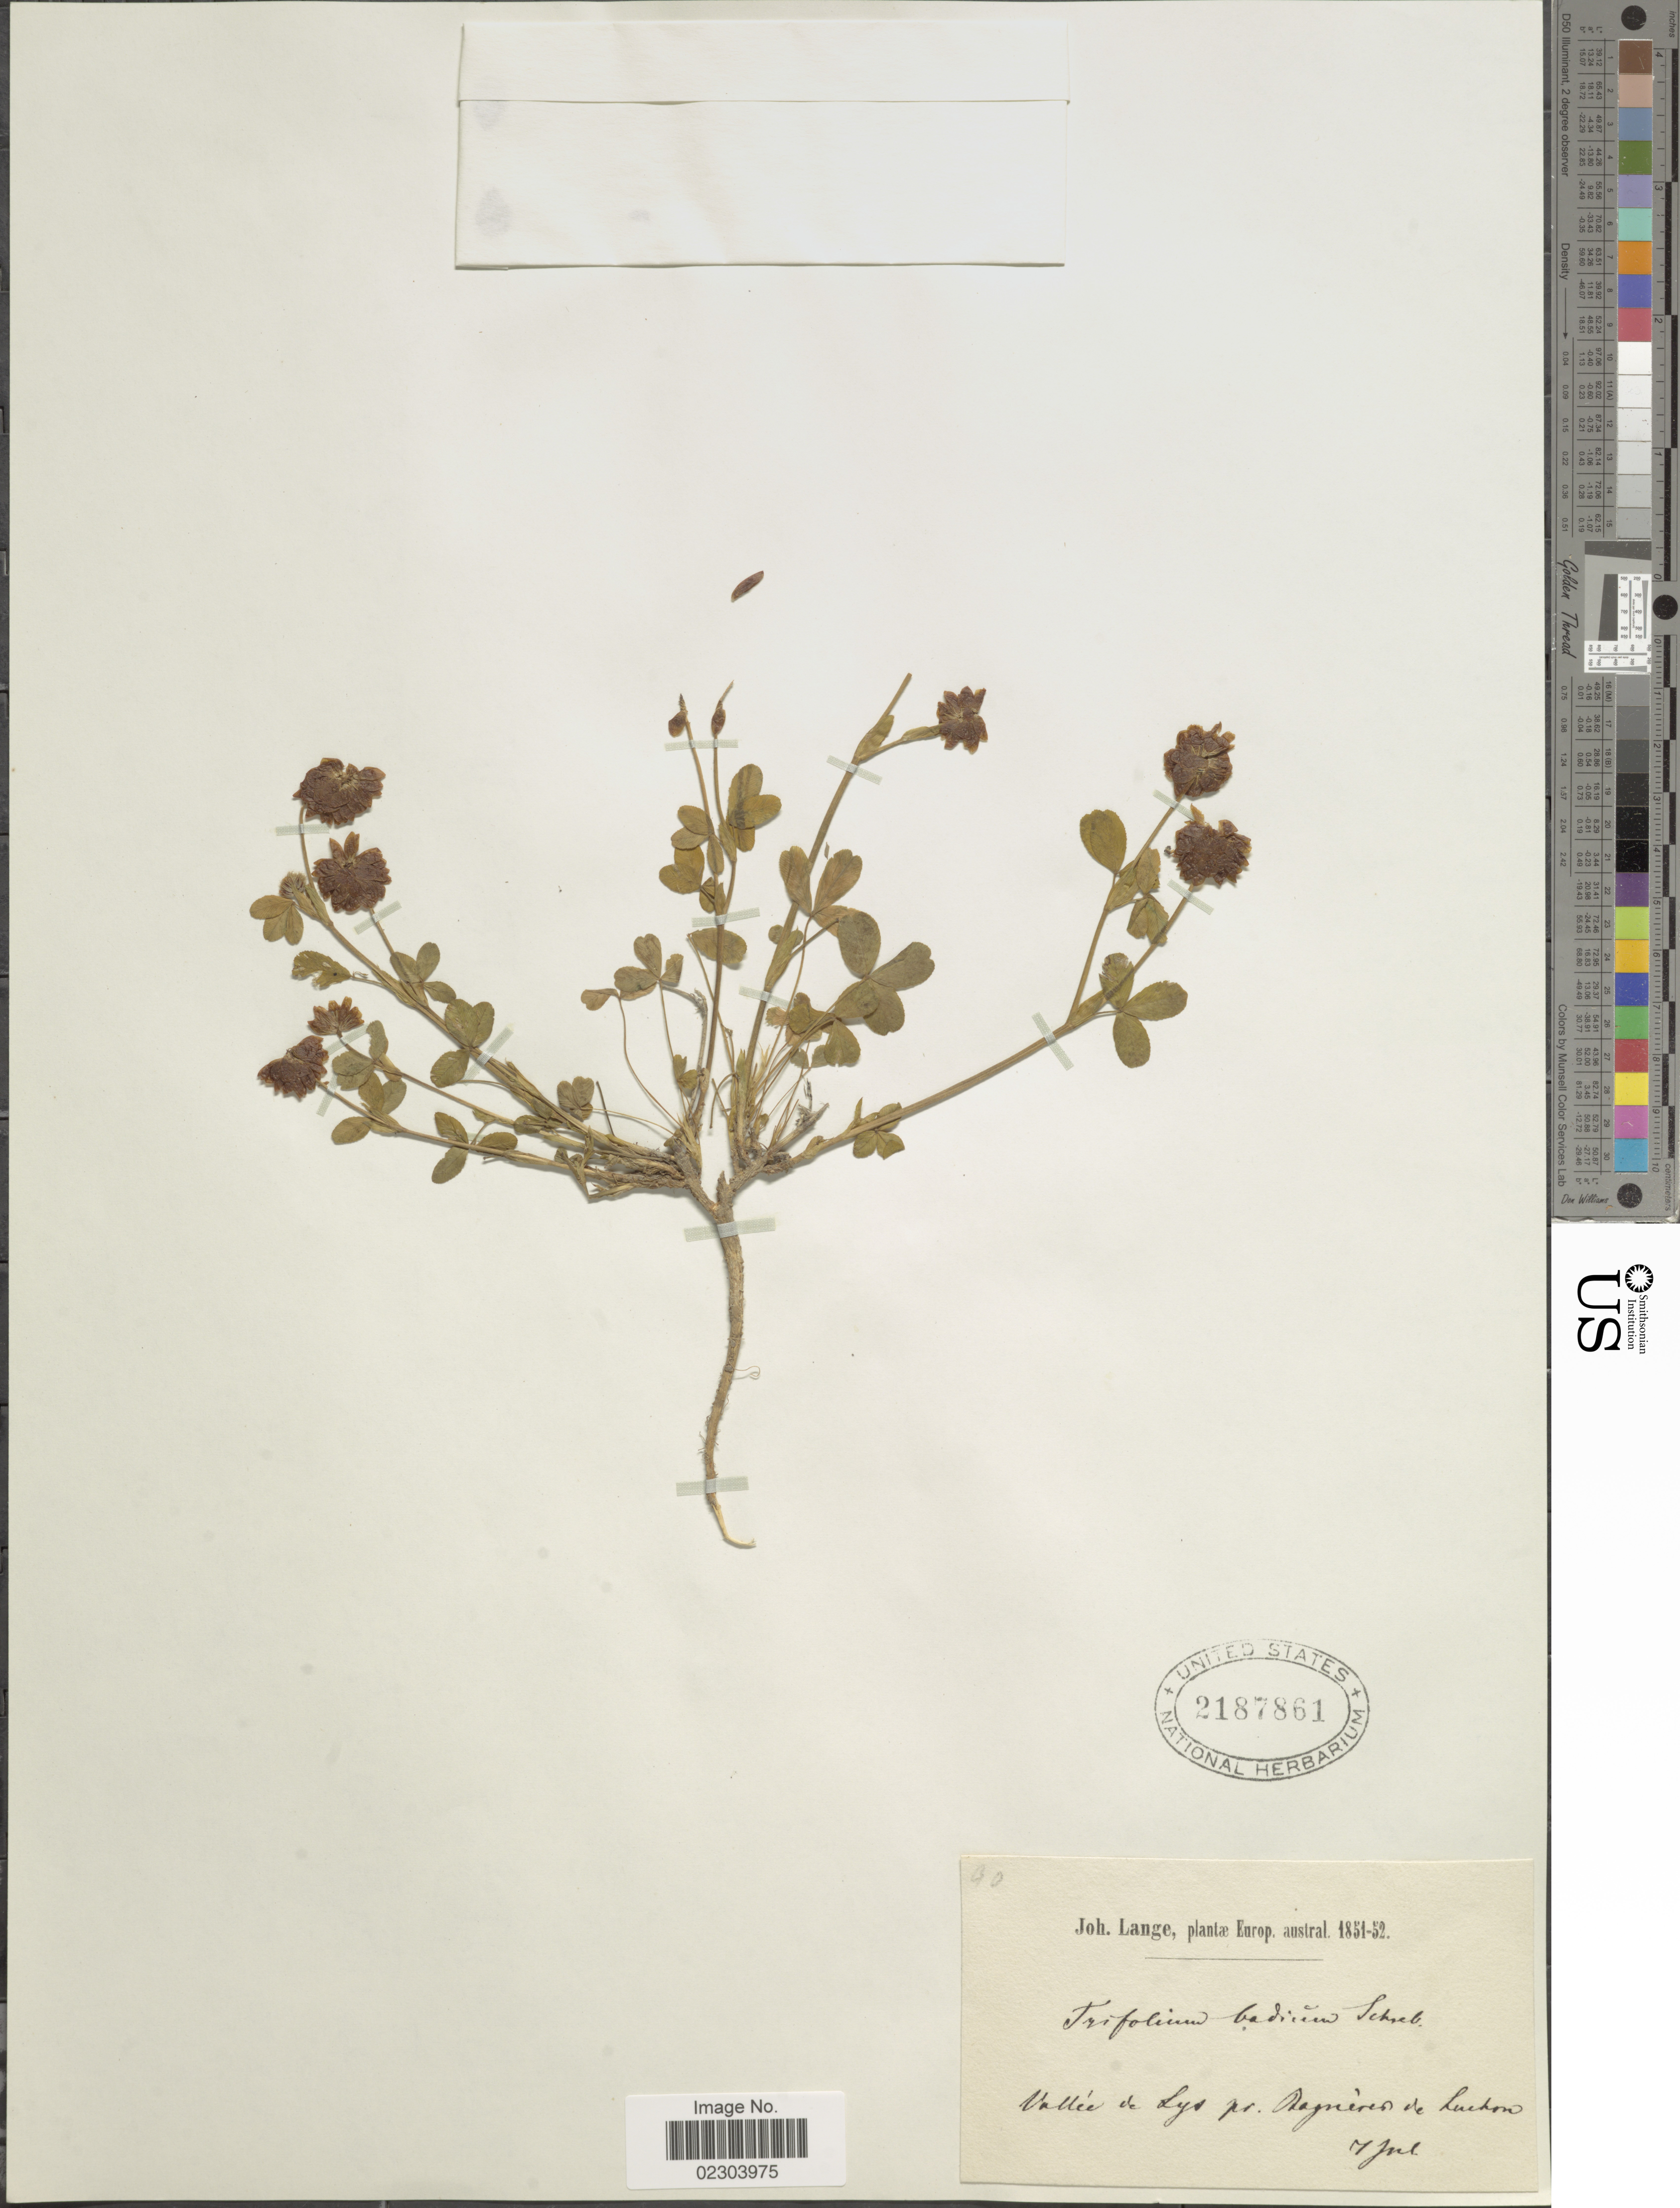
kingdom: Plantae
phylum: Tracheophyta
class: Magnoliopsida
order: Fabales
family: Fabaceae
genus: Trifolium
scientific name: Trifolium badium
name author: Schreb.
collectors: J. M. C. Lange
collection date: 1851-07/1852-07-07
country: France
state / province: Occitanie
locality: Europ. Austral, vallee de Lys. pr. Bagnères-de-Luchon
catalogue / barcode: US 2187861